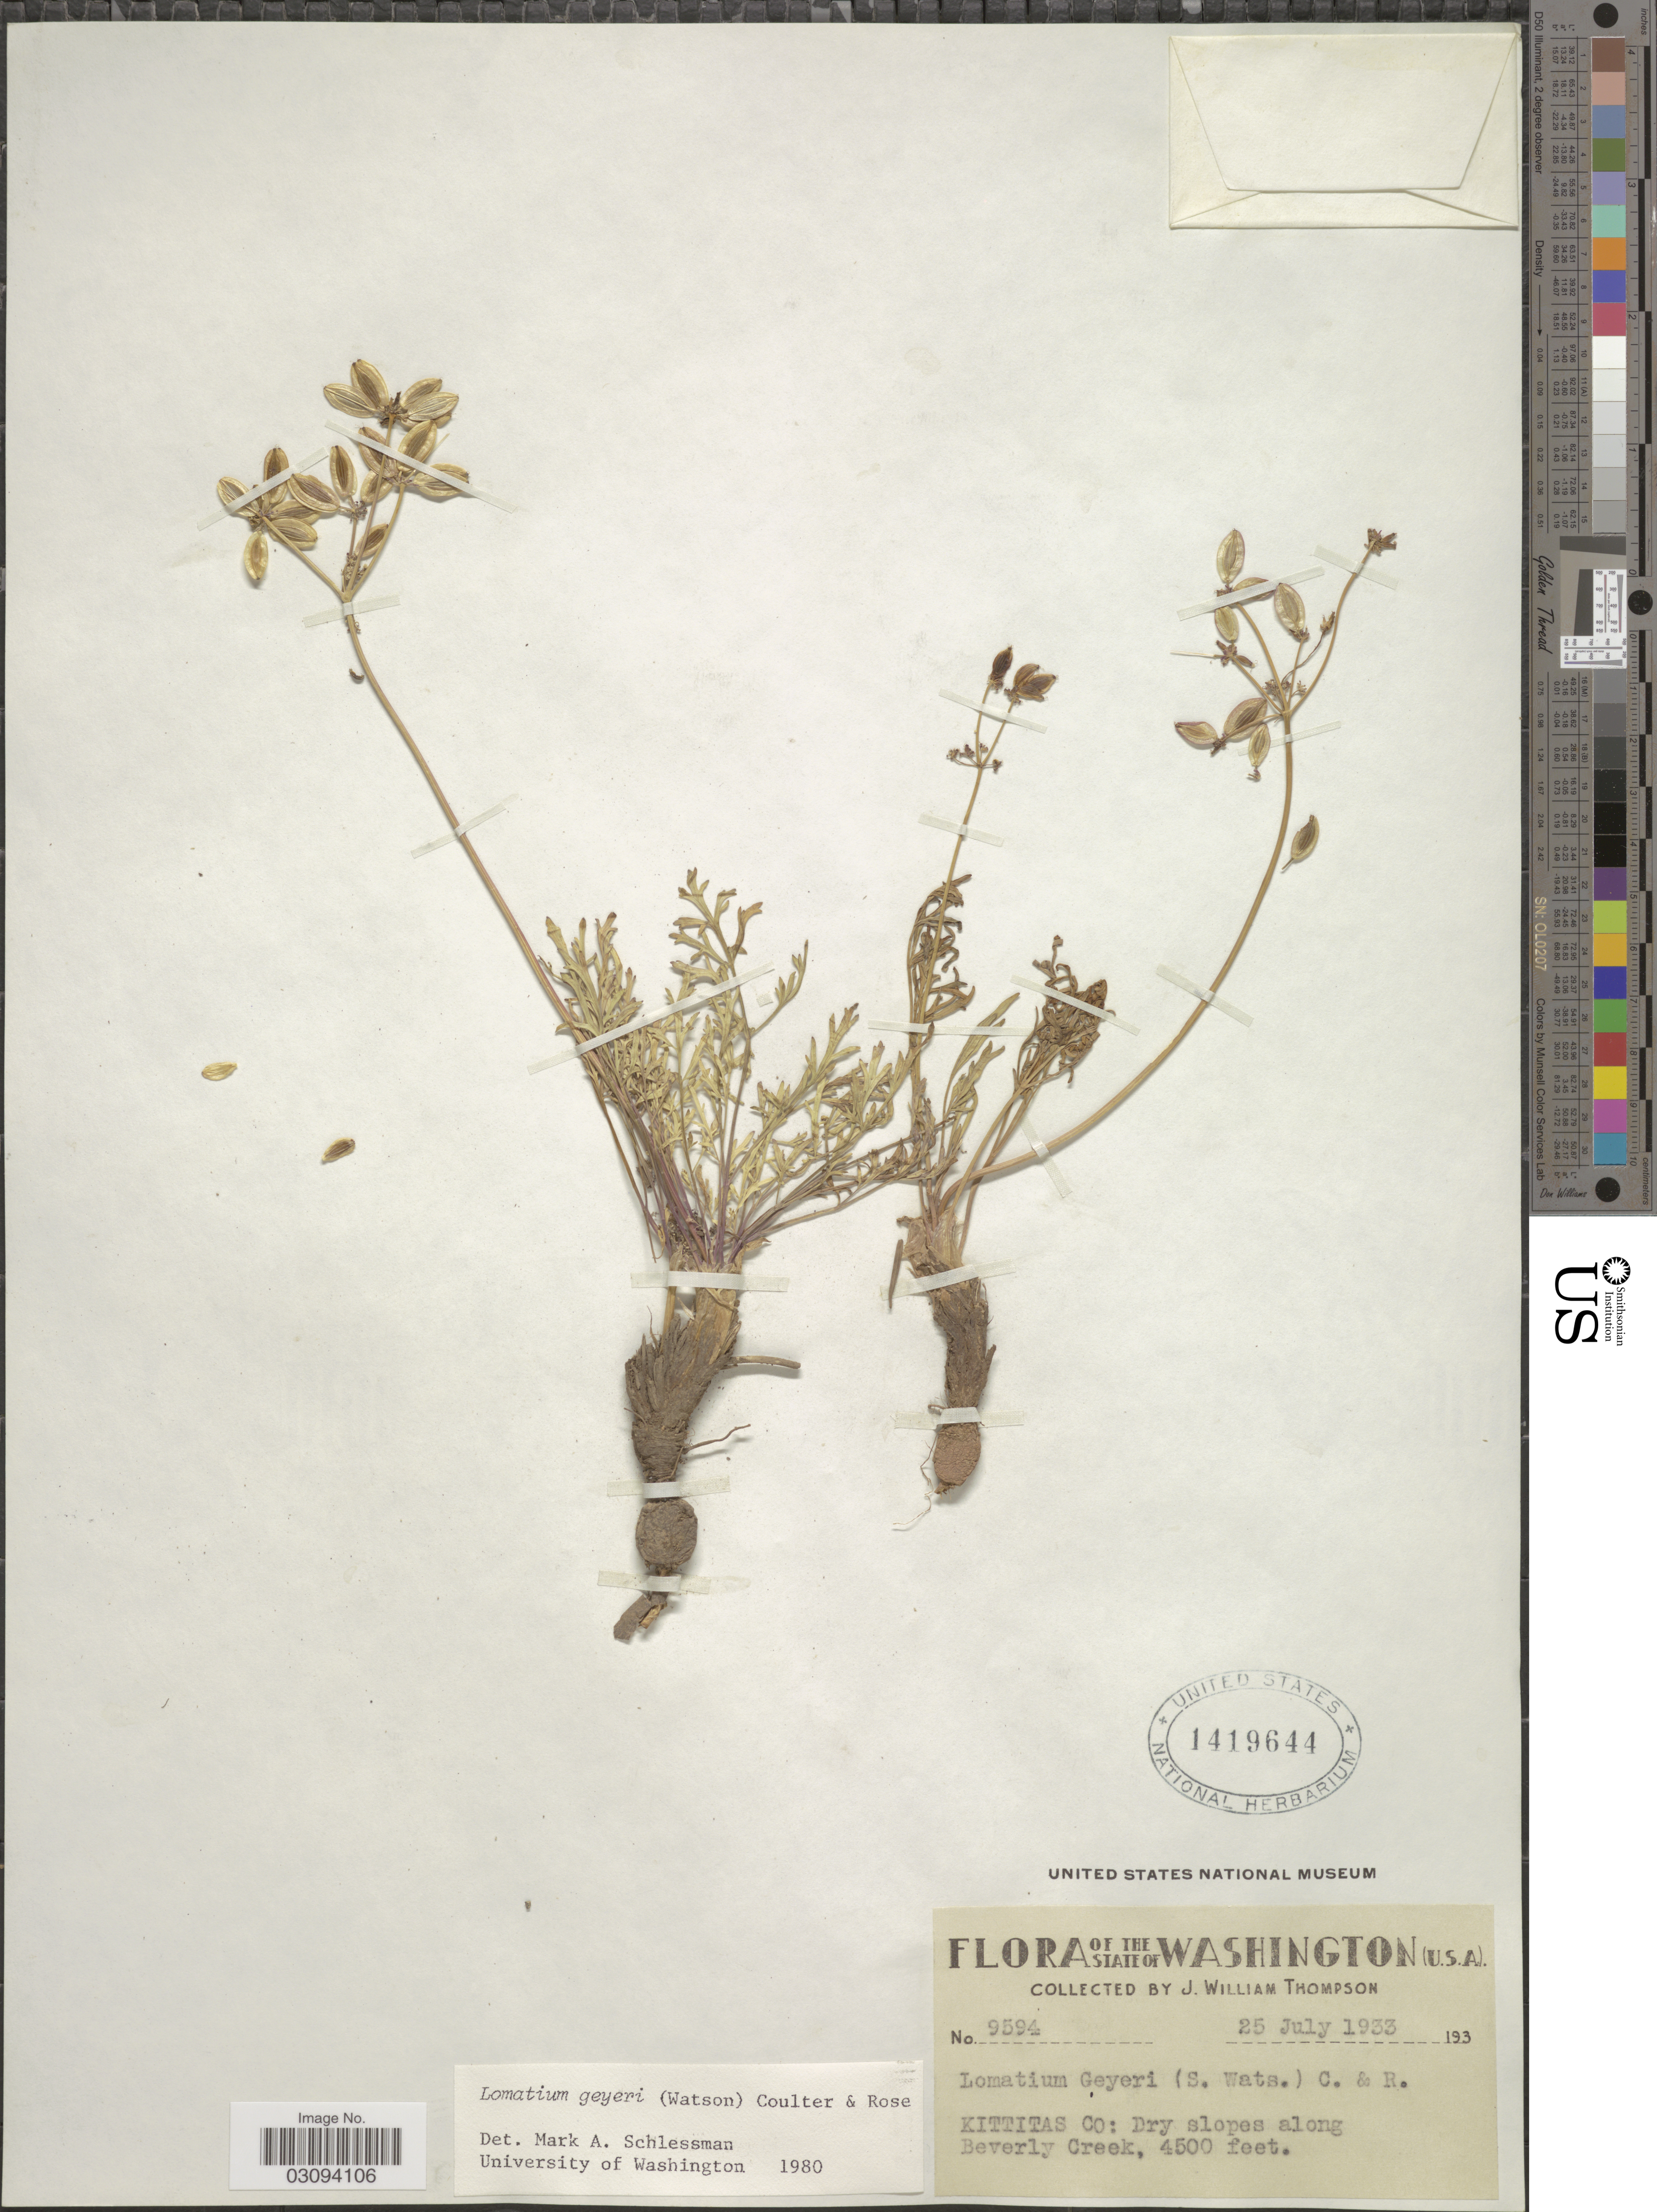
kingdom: Plantae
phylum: Tracheophyta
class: Magnoliopsida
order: Apiales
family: Apiaceae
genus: Lomatium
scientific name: Lomatium geyeri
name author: (S. Watson) J.M. Coult. & Rose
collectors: J. W. Thompson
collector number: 9594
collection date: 1933-07-25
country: United States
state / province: Washington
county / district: Kittitas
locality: Kittitas Co: along Beverly Creek.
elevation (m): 1372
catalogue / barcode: US 1419644